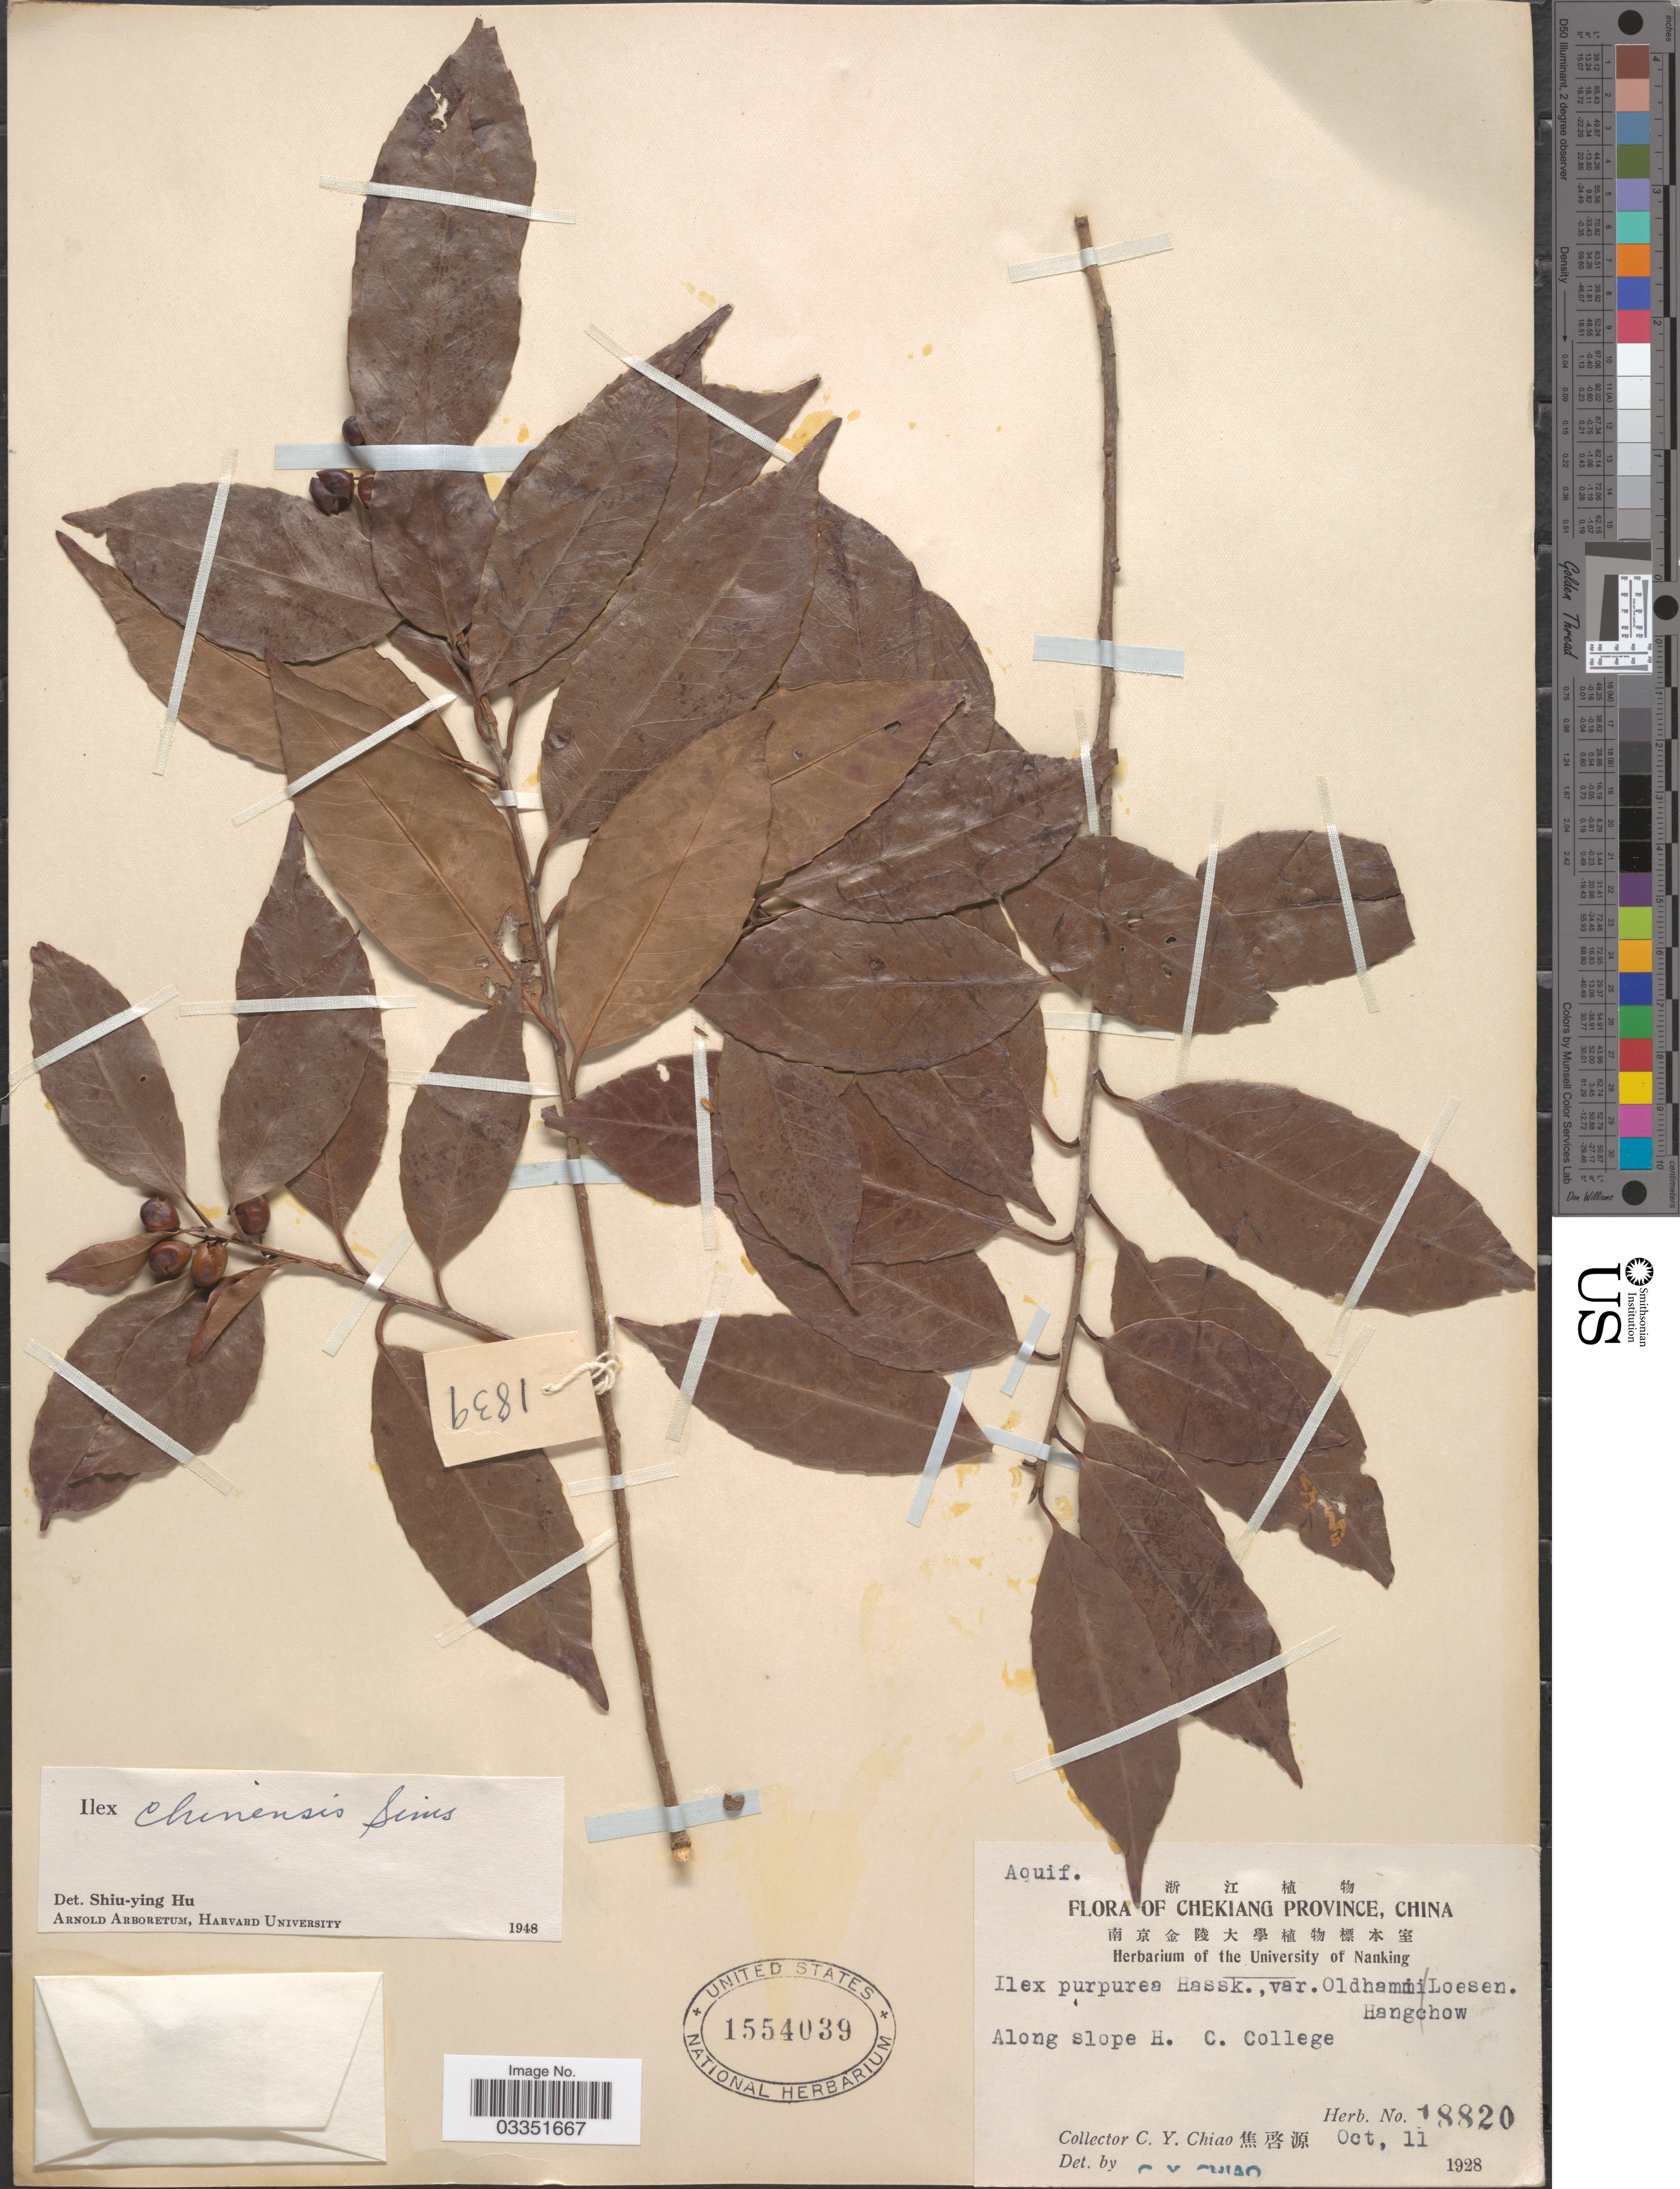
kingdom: Plantae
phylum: Tracheophyta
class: Magnoliopsida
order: Aquifoliales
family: Aquifoliaceae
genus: Ilex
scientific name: Ilex chinensis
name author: Sims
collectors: C. Y. Chiao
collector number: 18820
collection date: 1928-10-11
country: China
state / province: Zhejiang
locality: Chekiang Province. Hangchow. Along slope H.C. College.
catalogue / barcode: US 1554039